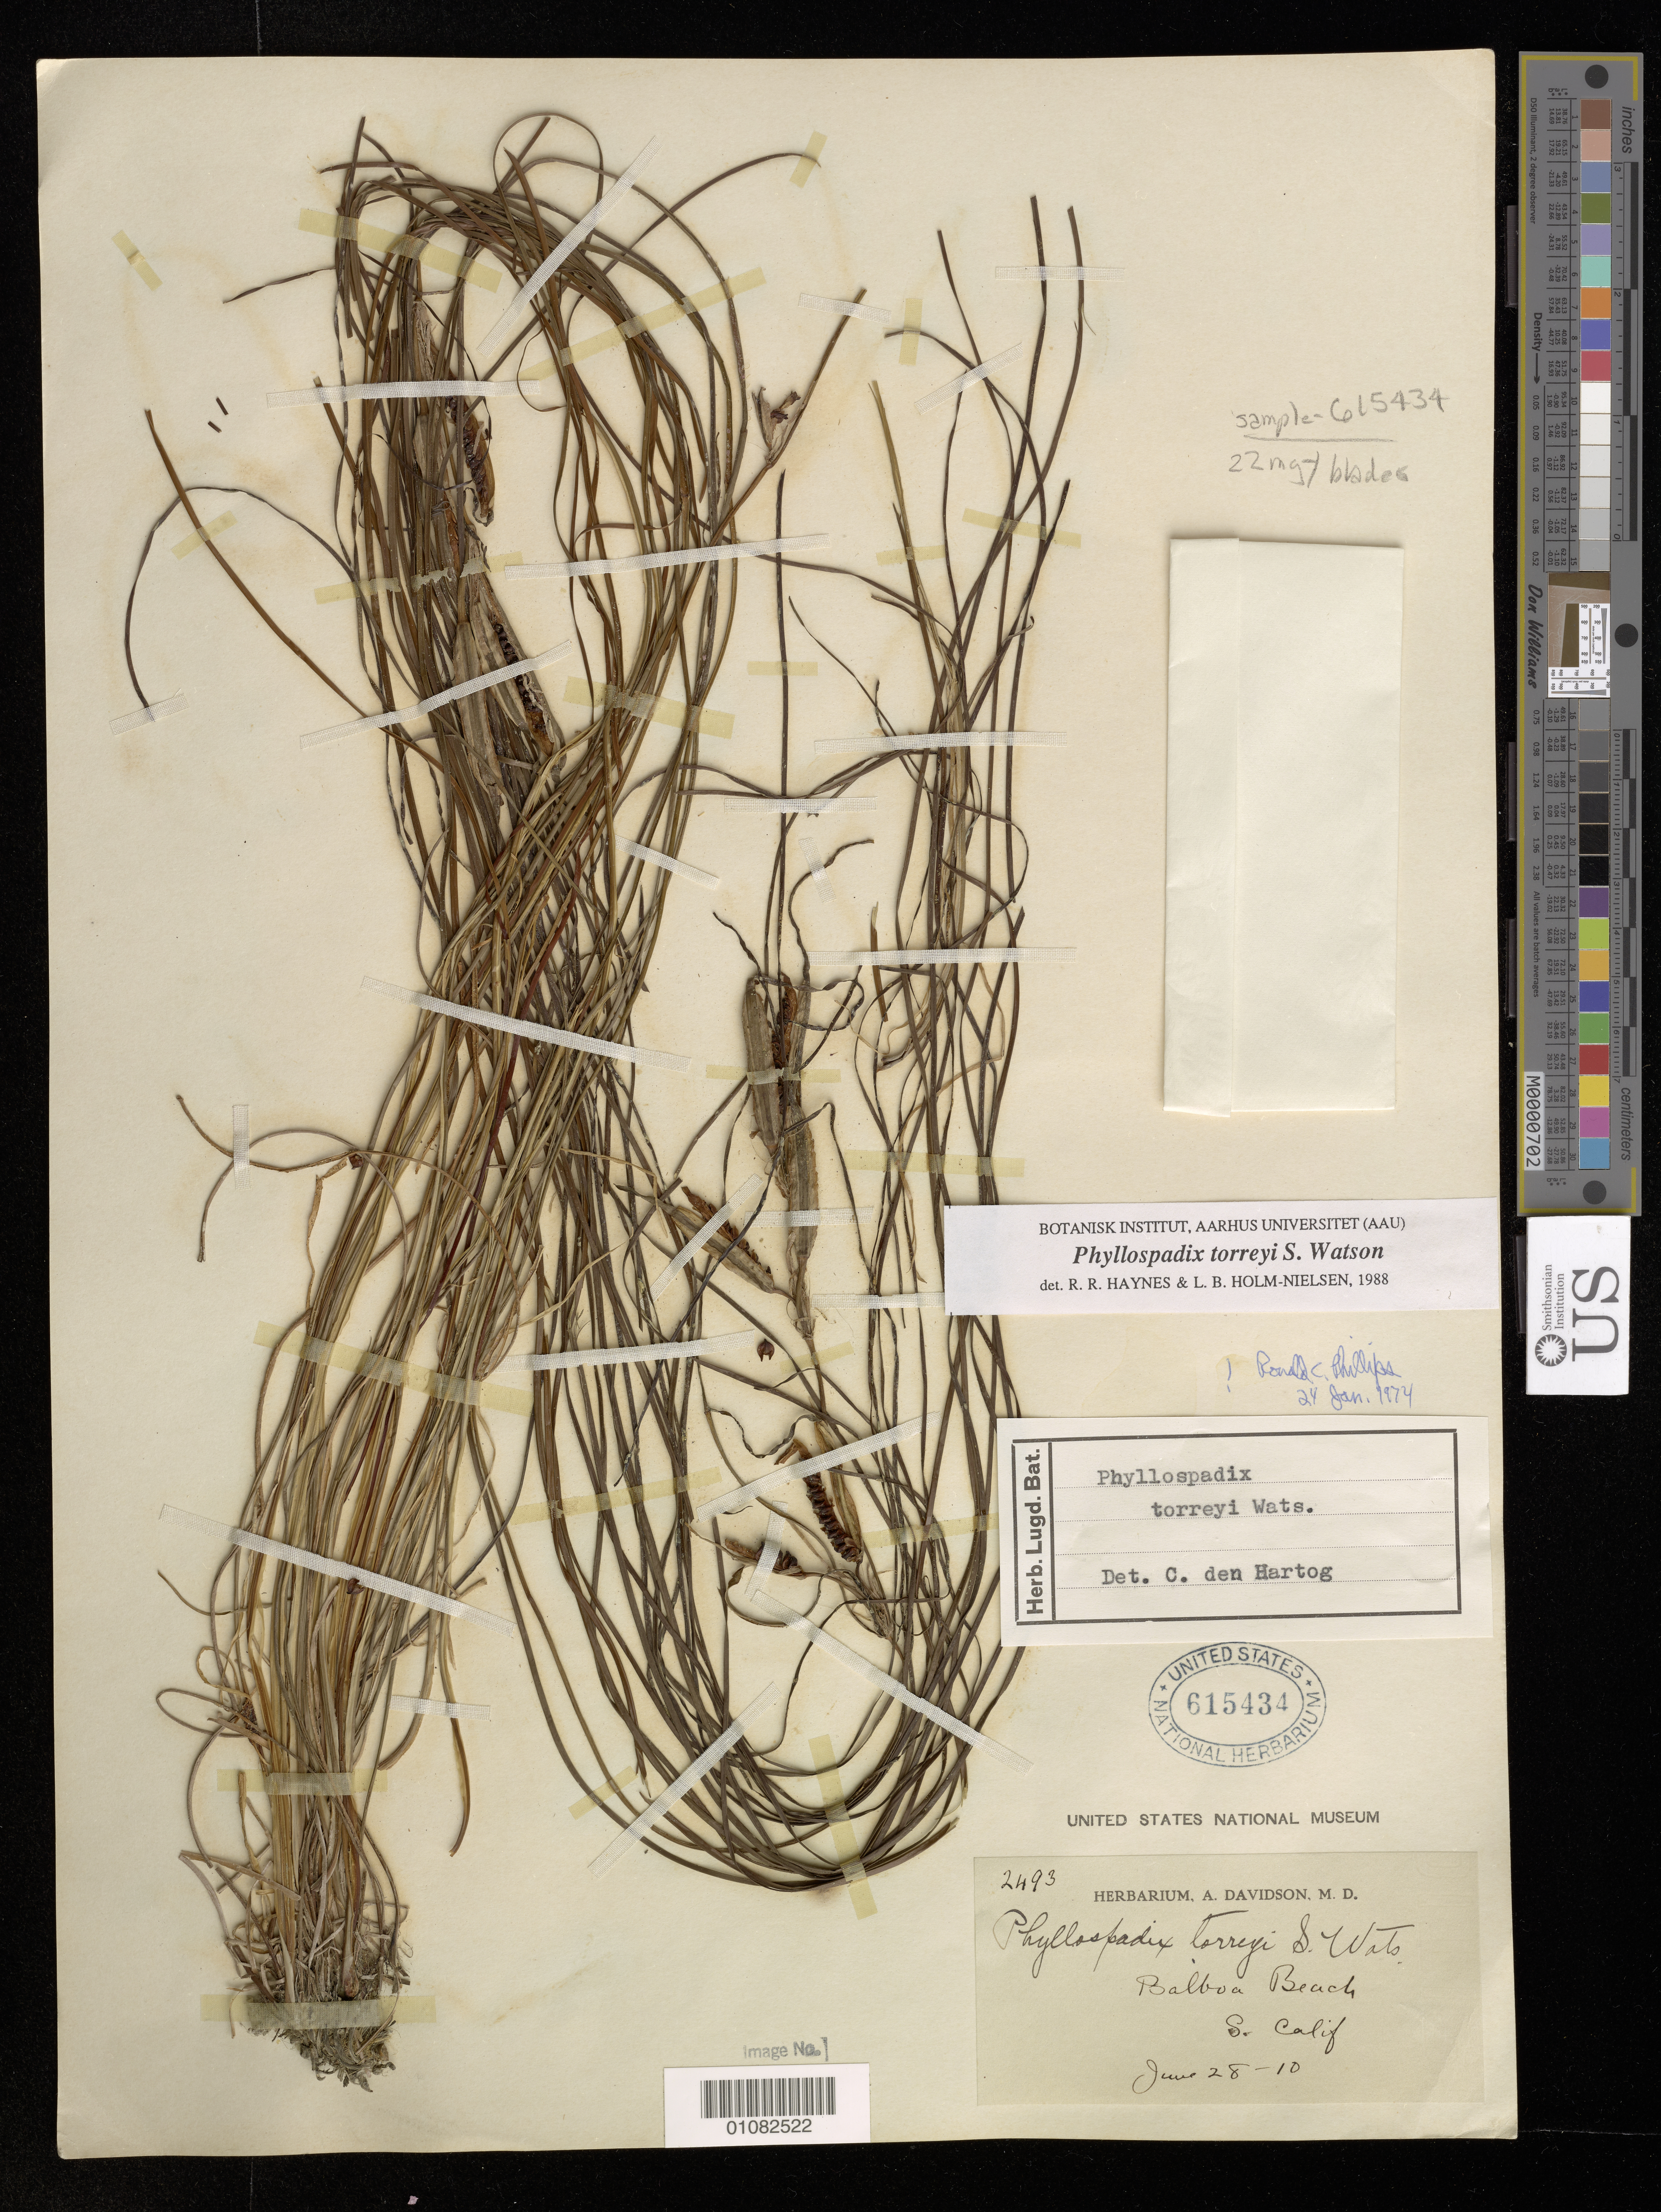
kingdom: Plantae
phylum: Tracheophyta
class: Liliopsida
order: Alismatales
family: Zosteraceae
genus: Phyllospadix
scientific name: Phyllospadix torreyi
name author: S. Watson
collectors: A. Davidson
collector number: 2493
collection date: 1910-06-28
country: United States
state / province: California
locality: Balboa Beach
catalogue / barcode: US 615434